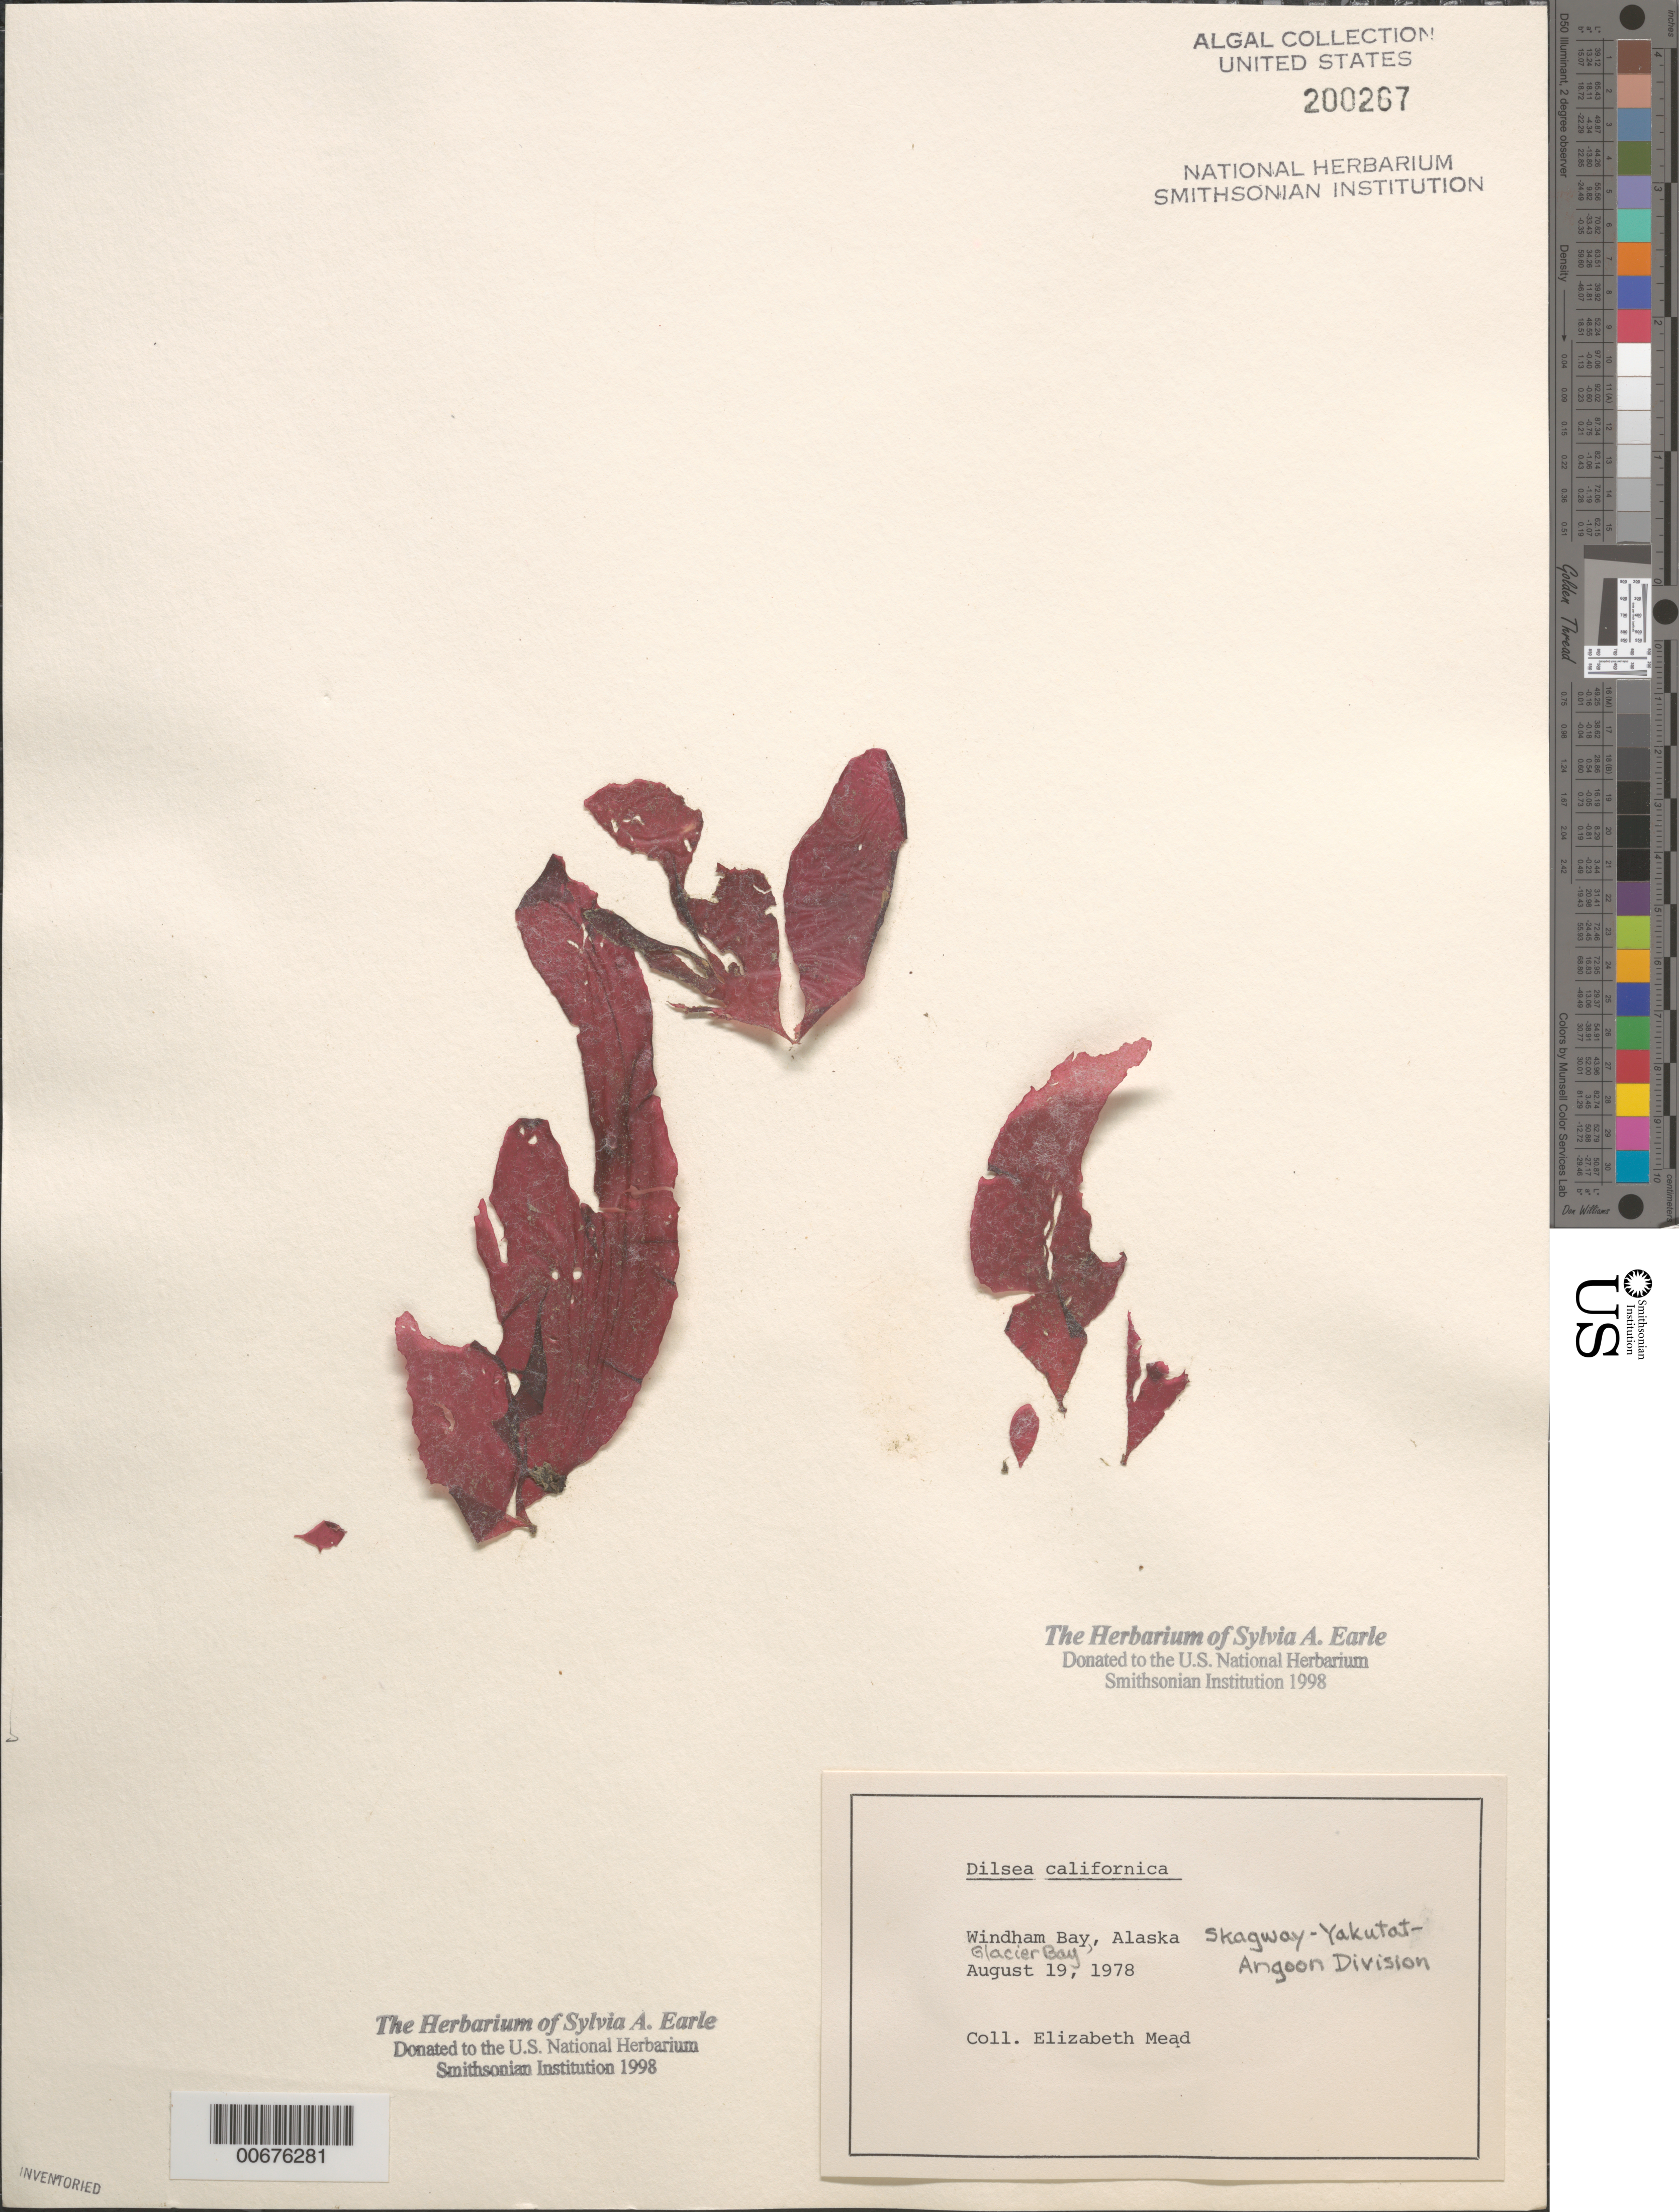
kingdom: Plantae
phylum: Rhodophyta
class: Florideophyceae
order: Gigartinales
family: Dumontiaceae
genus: Dilsea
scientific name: Dilsea californica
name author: (J. Agardh) Kuntze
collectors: E. Mead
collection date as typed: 19 Aug 1978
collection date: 1978-08-19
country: United States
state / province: Alaska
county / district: Skagway-Yakutat-Angoon Division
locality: Windham Bay, Glacier Bay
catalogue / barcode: US 200267